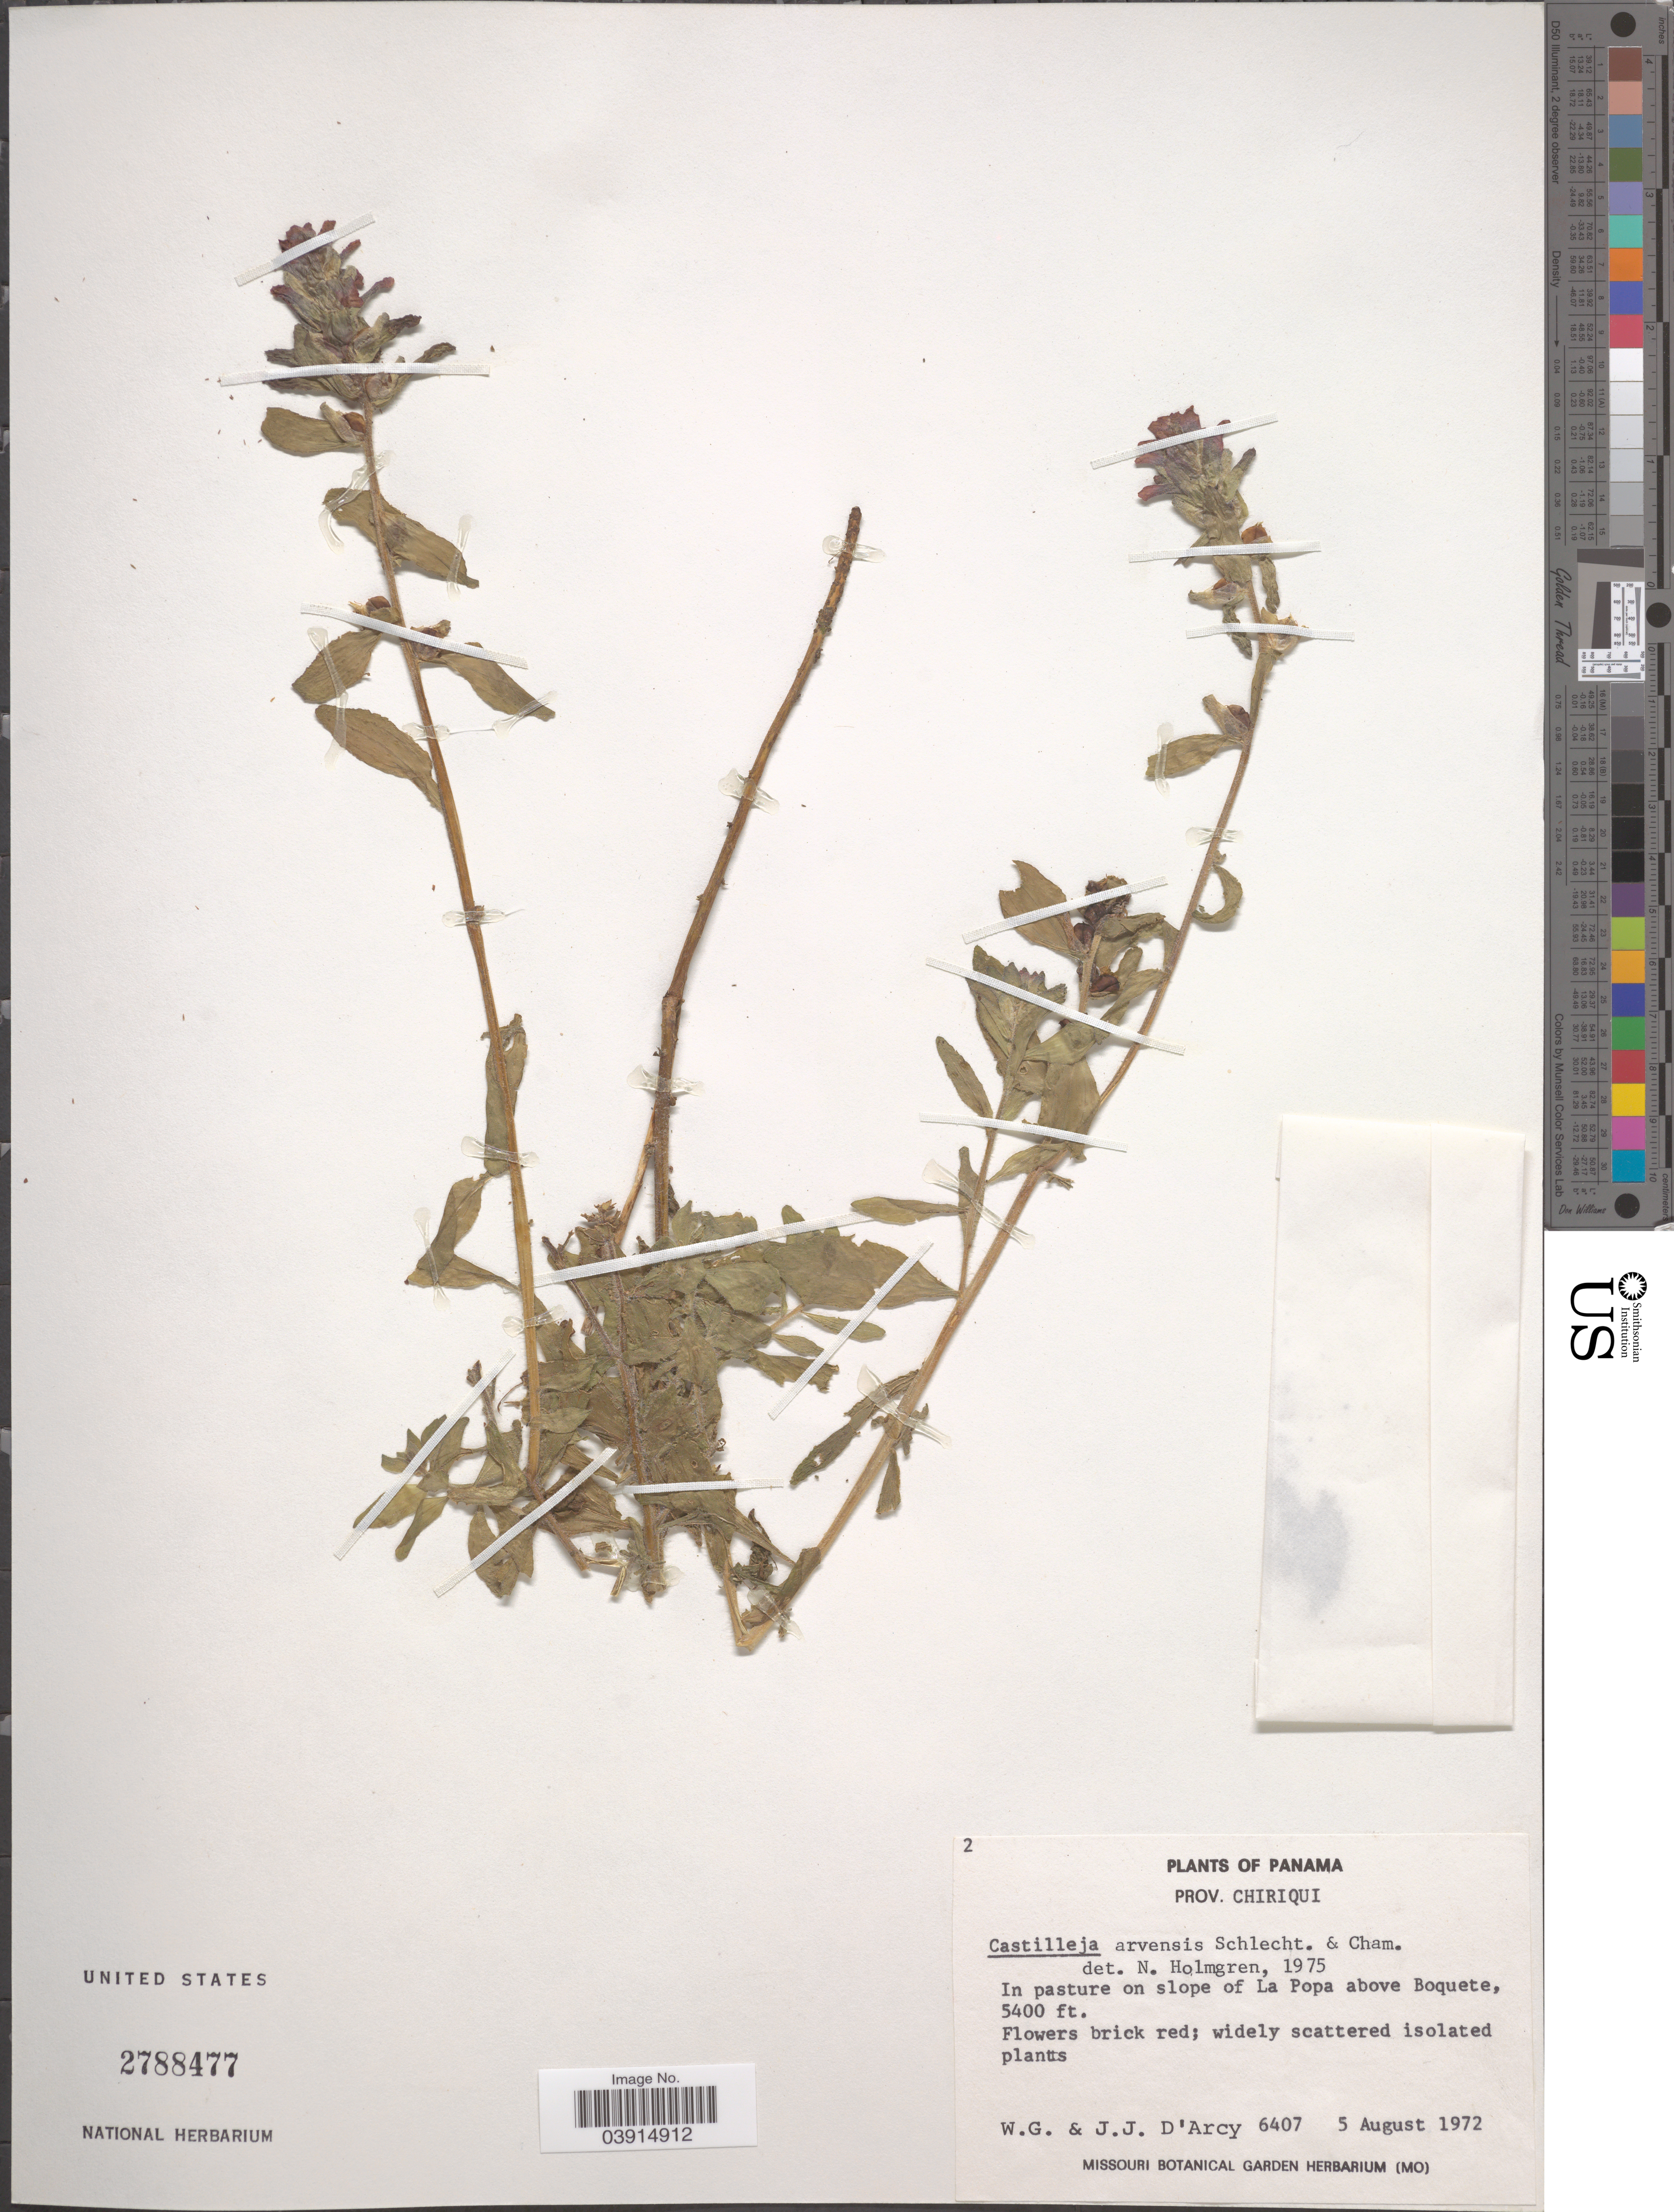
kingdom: Plantae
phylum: Tracheophyta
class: Magnoliopsida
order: Lamiales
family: Orobanchaceae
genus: Castilleja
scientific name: Castilleja arvensis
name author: Schltdl. & Cham.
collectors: W. G. D'Arcy & J. J. D'Arcy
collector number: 6407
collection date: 1972-08-05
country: Panama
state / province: Chiriqui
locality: In pasture on slope of La Popa above Boquete.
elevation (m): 1646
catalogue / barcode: US 2788477